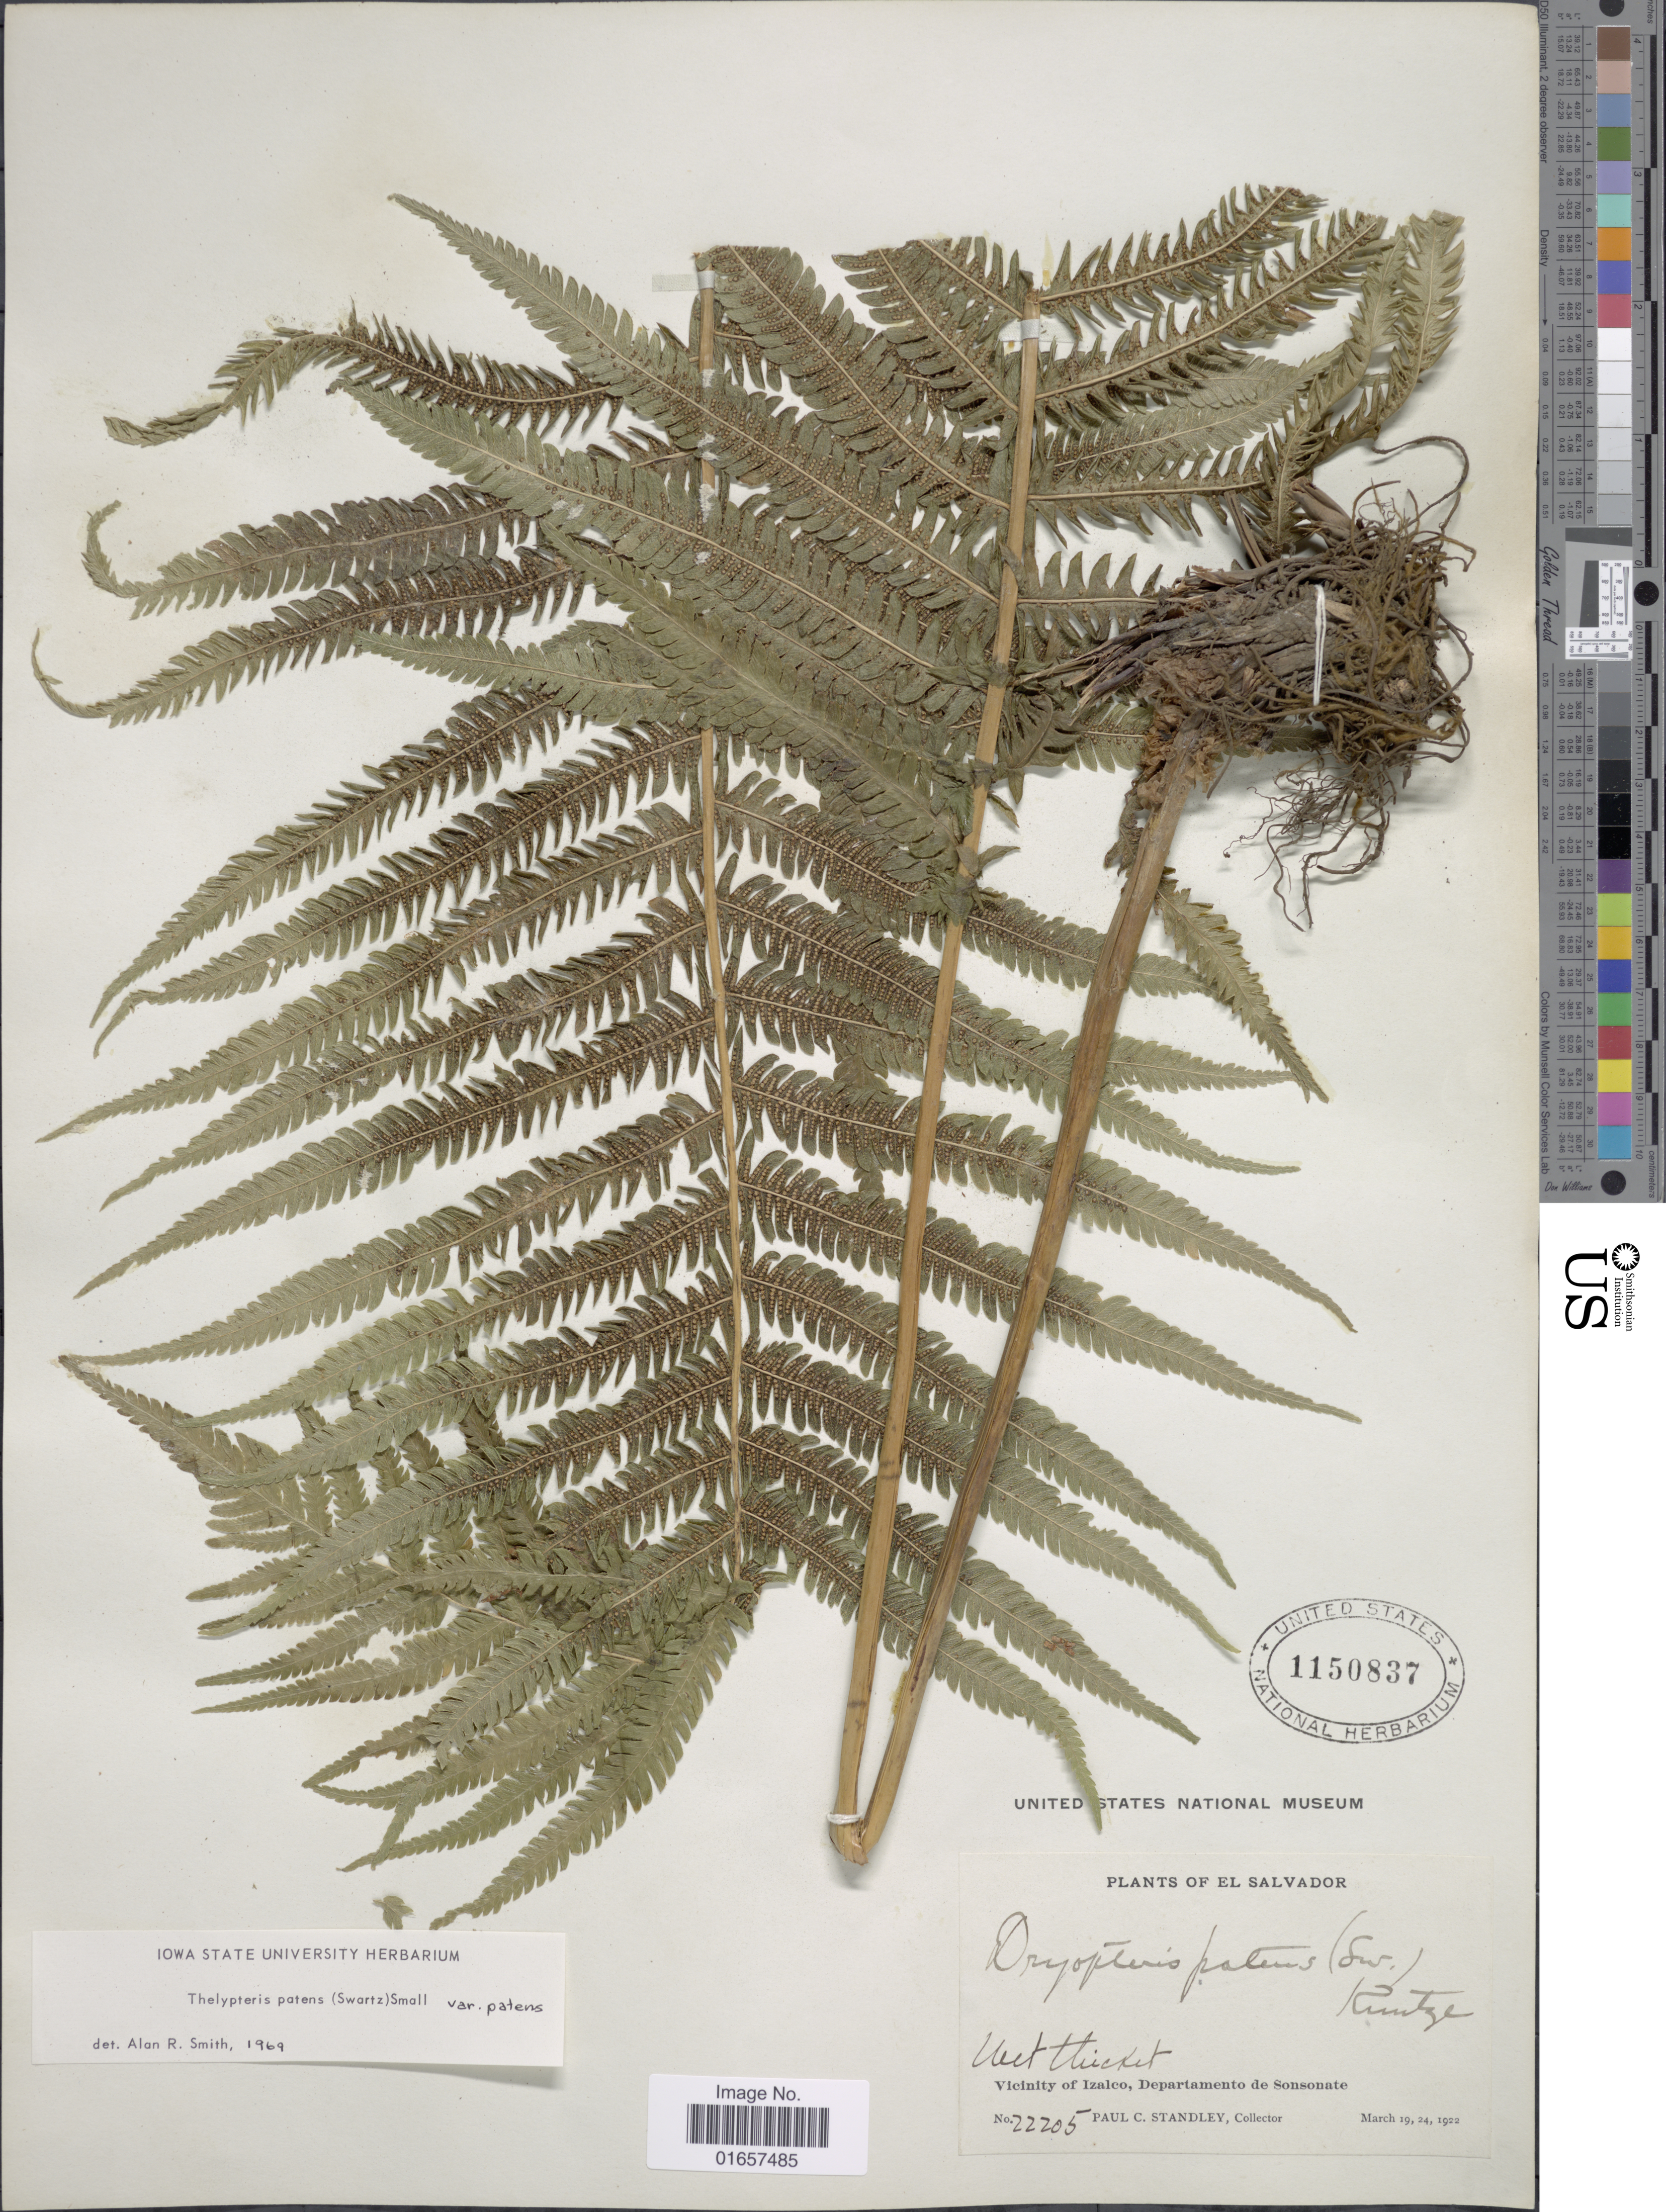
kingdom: Plantae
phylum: Tracheophyta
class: Polypodiopsida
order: Polypodiales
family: Thelypteridaceae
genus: Christella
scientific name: Christella patens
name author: (Sw.) Holttum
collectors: P. C. Standley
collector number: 22205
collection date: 1922-03-19/1922-03-24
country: El Salvador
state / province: Sonsonate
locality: El Salvador, Vicinity of Izalcao, Departamento de Sonsonate.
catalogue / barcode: US 1150837